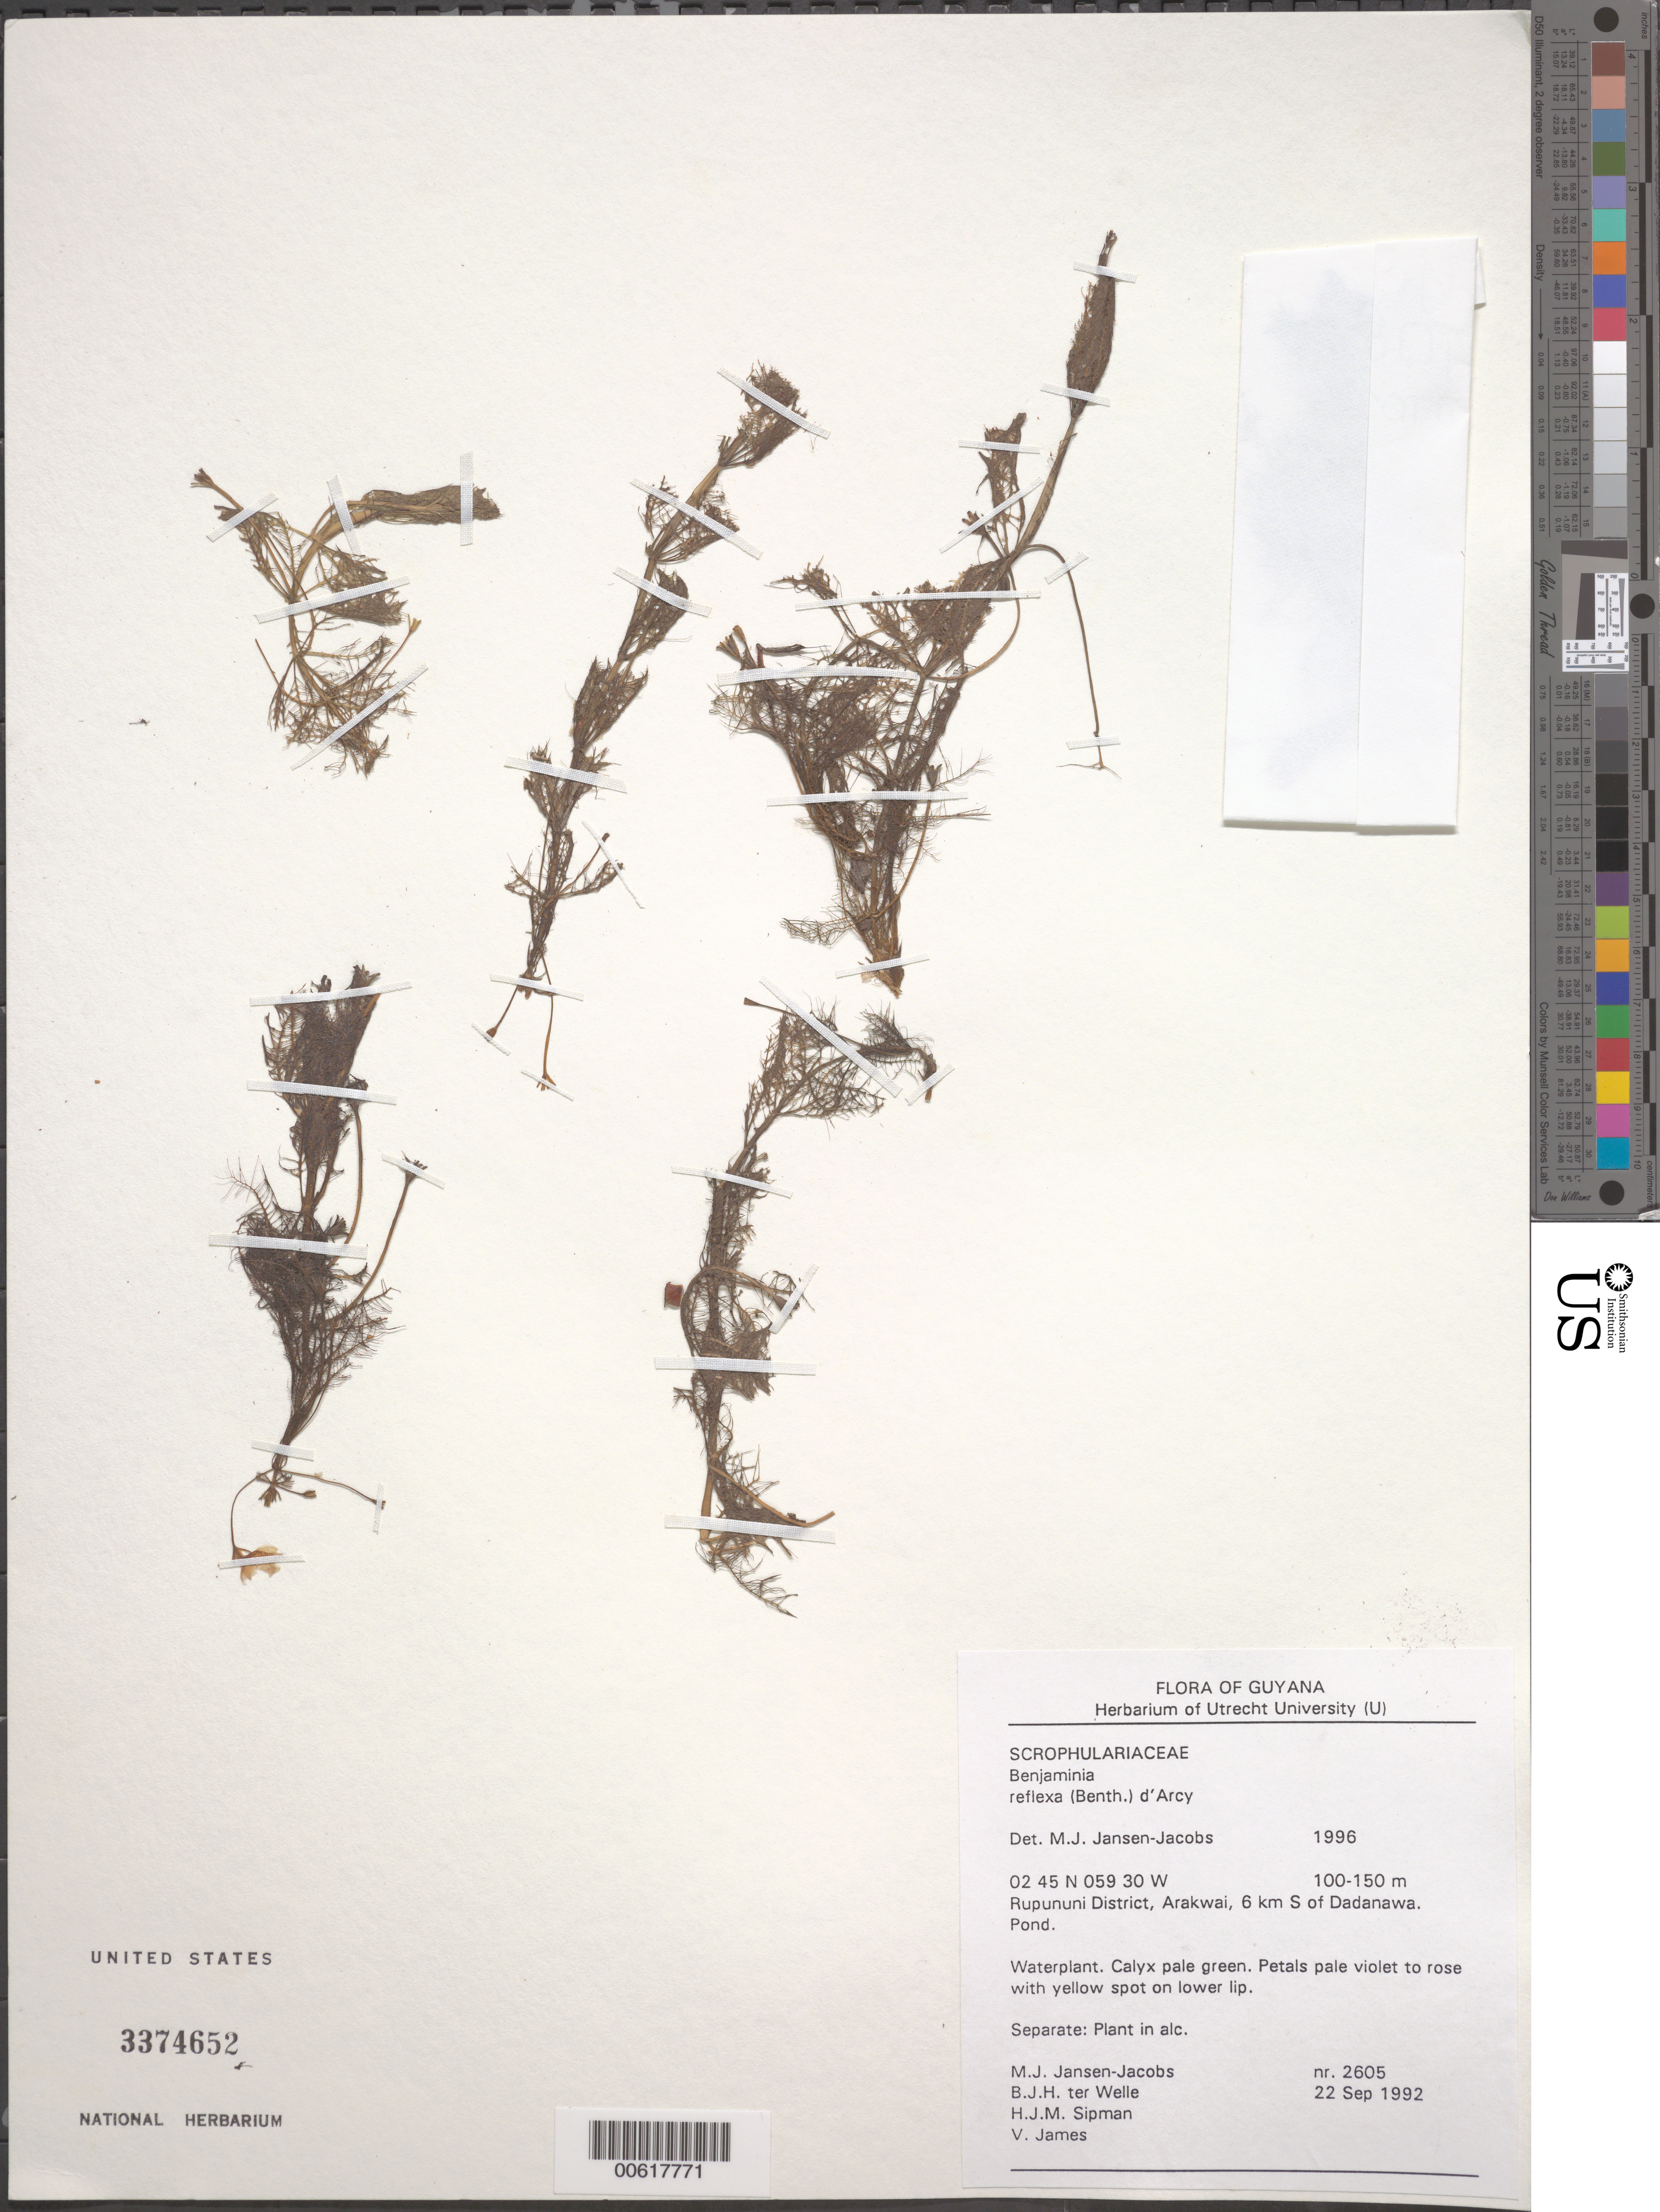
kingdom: Plantae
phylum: Tracheophyta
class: Magnoliopsida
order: Lamiales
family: Plantaginaceae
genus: Benjaminia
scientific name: Benjaminia reflexa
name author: (Benth.) D'Arcy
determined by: Jansen-Jacobs, M. J., (U), Nationaal Herbarium Nederland, Utrecht University branch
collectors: M. J. Jansen-Jacobs, B. Welle, H. J. M. Sipman & V. James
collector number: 2605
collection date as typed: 22-Sep-92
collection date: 1992-09-22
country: Guyana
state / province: U. Takutu-U. Essequibo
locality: Arakwai, 6 km S of Dadanawa, Rupununi District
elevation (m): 100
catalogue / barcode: US 3374652